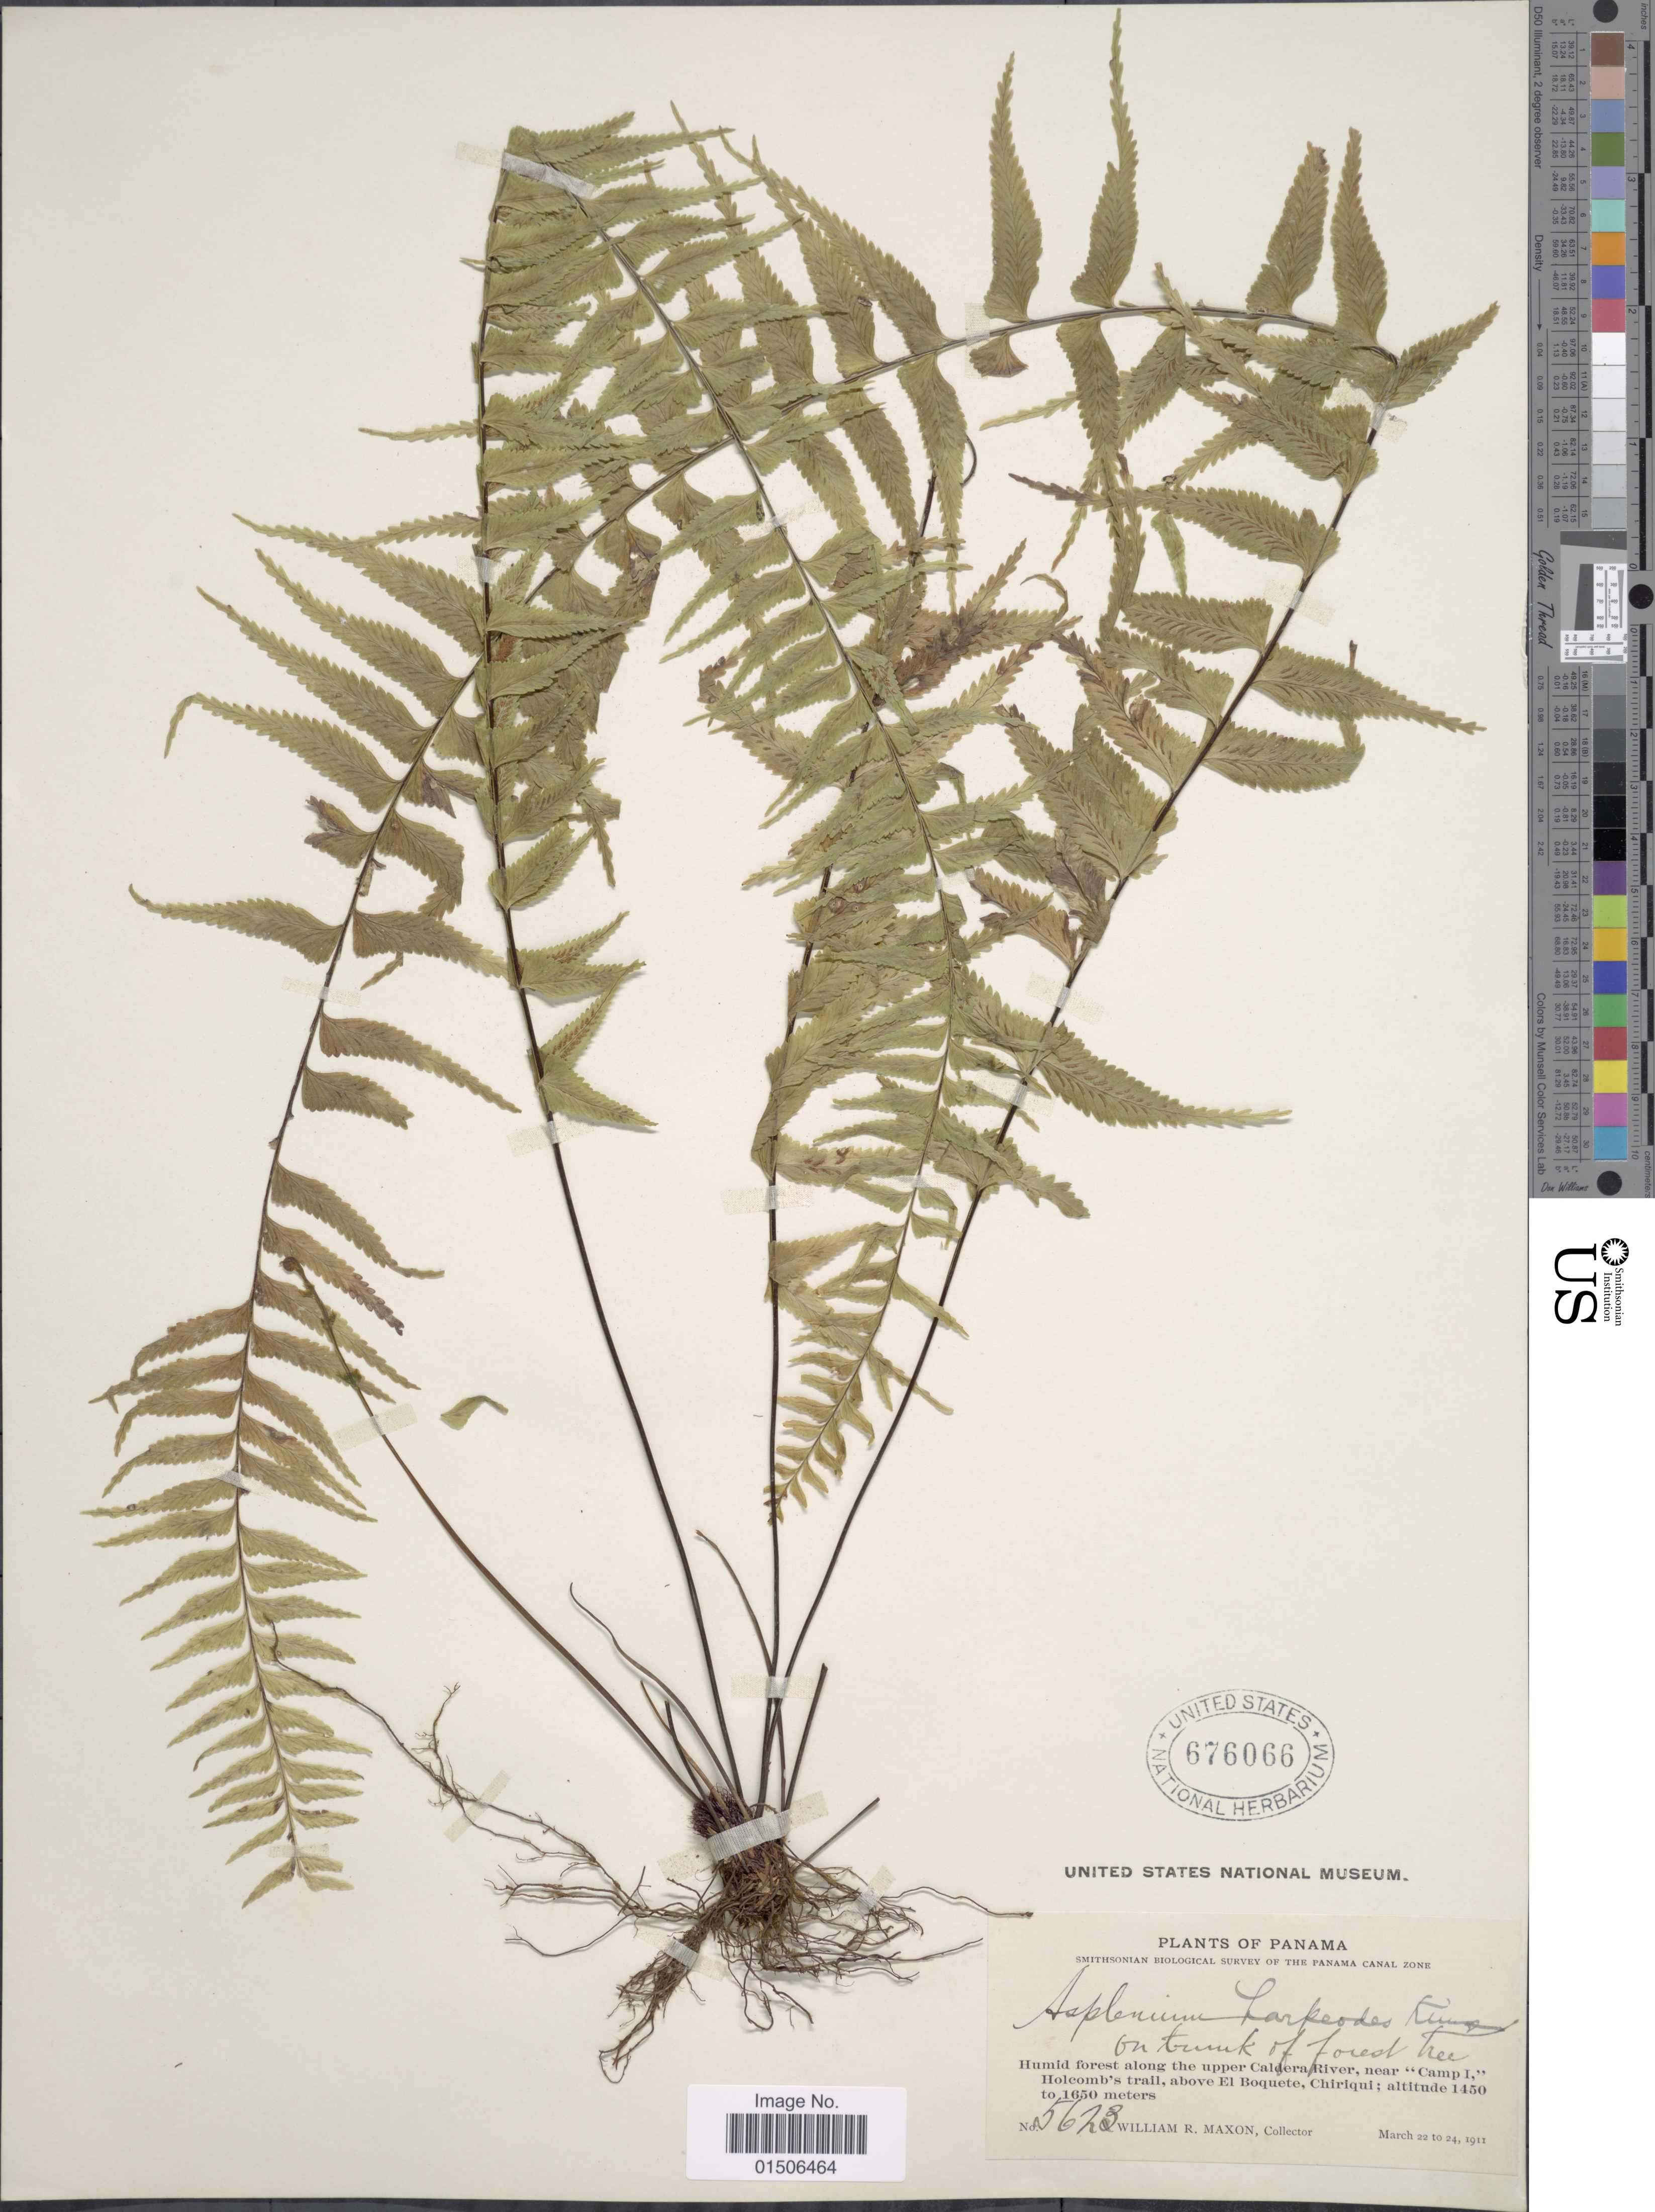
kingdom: Plantae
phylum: Tracheophyta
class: Polypodiopsida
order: Polypodiales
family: Aspleniaceae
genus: Asplenium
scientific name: Asplenium harpeodes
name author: Kunze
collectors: W. R. Maxon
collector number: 5623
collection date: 1911-03-22/1911-03-24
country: Panama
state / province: Chiriqui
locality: Humid forest along the upper Caldera River, near 'Camp I,' Holcomb's trail, above El Boquete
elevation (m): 1450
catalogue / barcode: US 676066